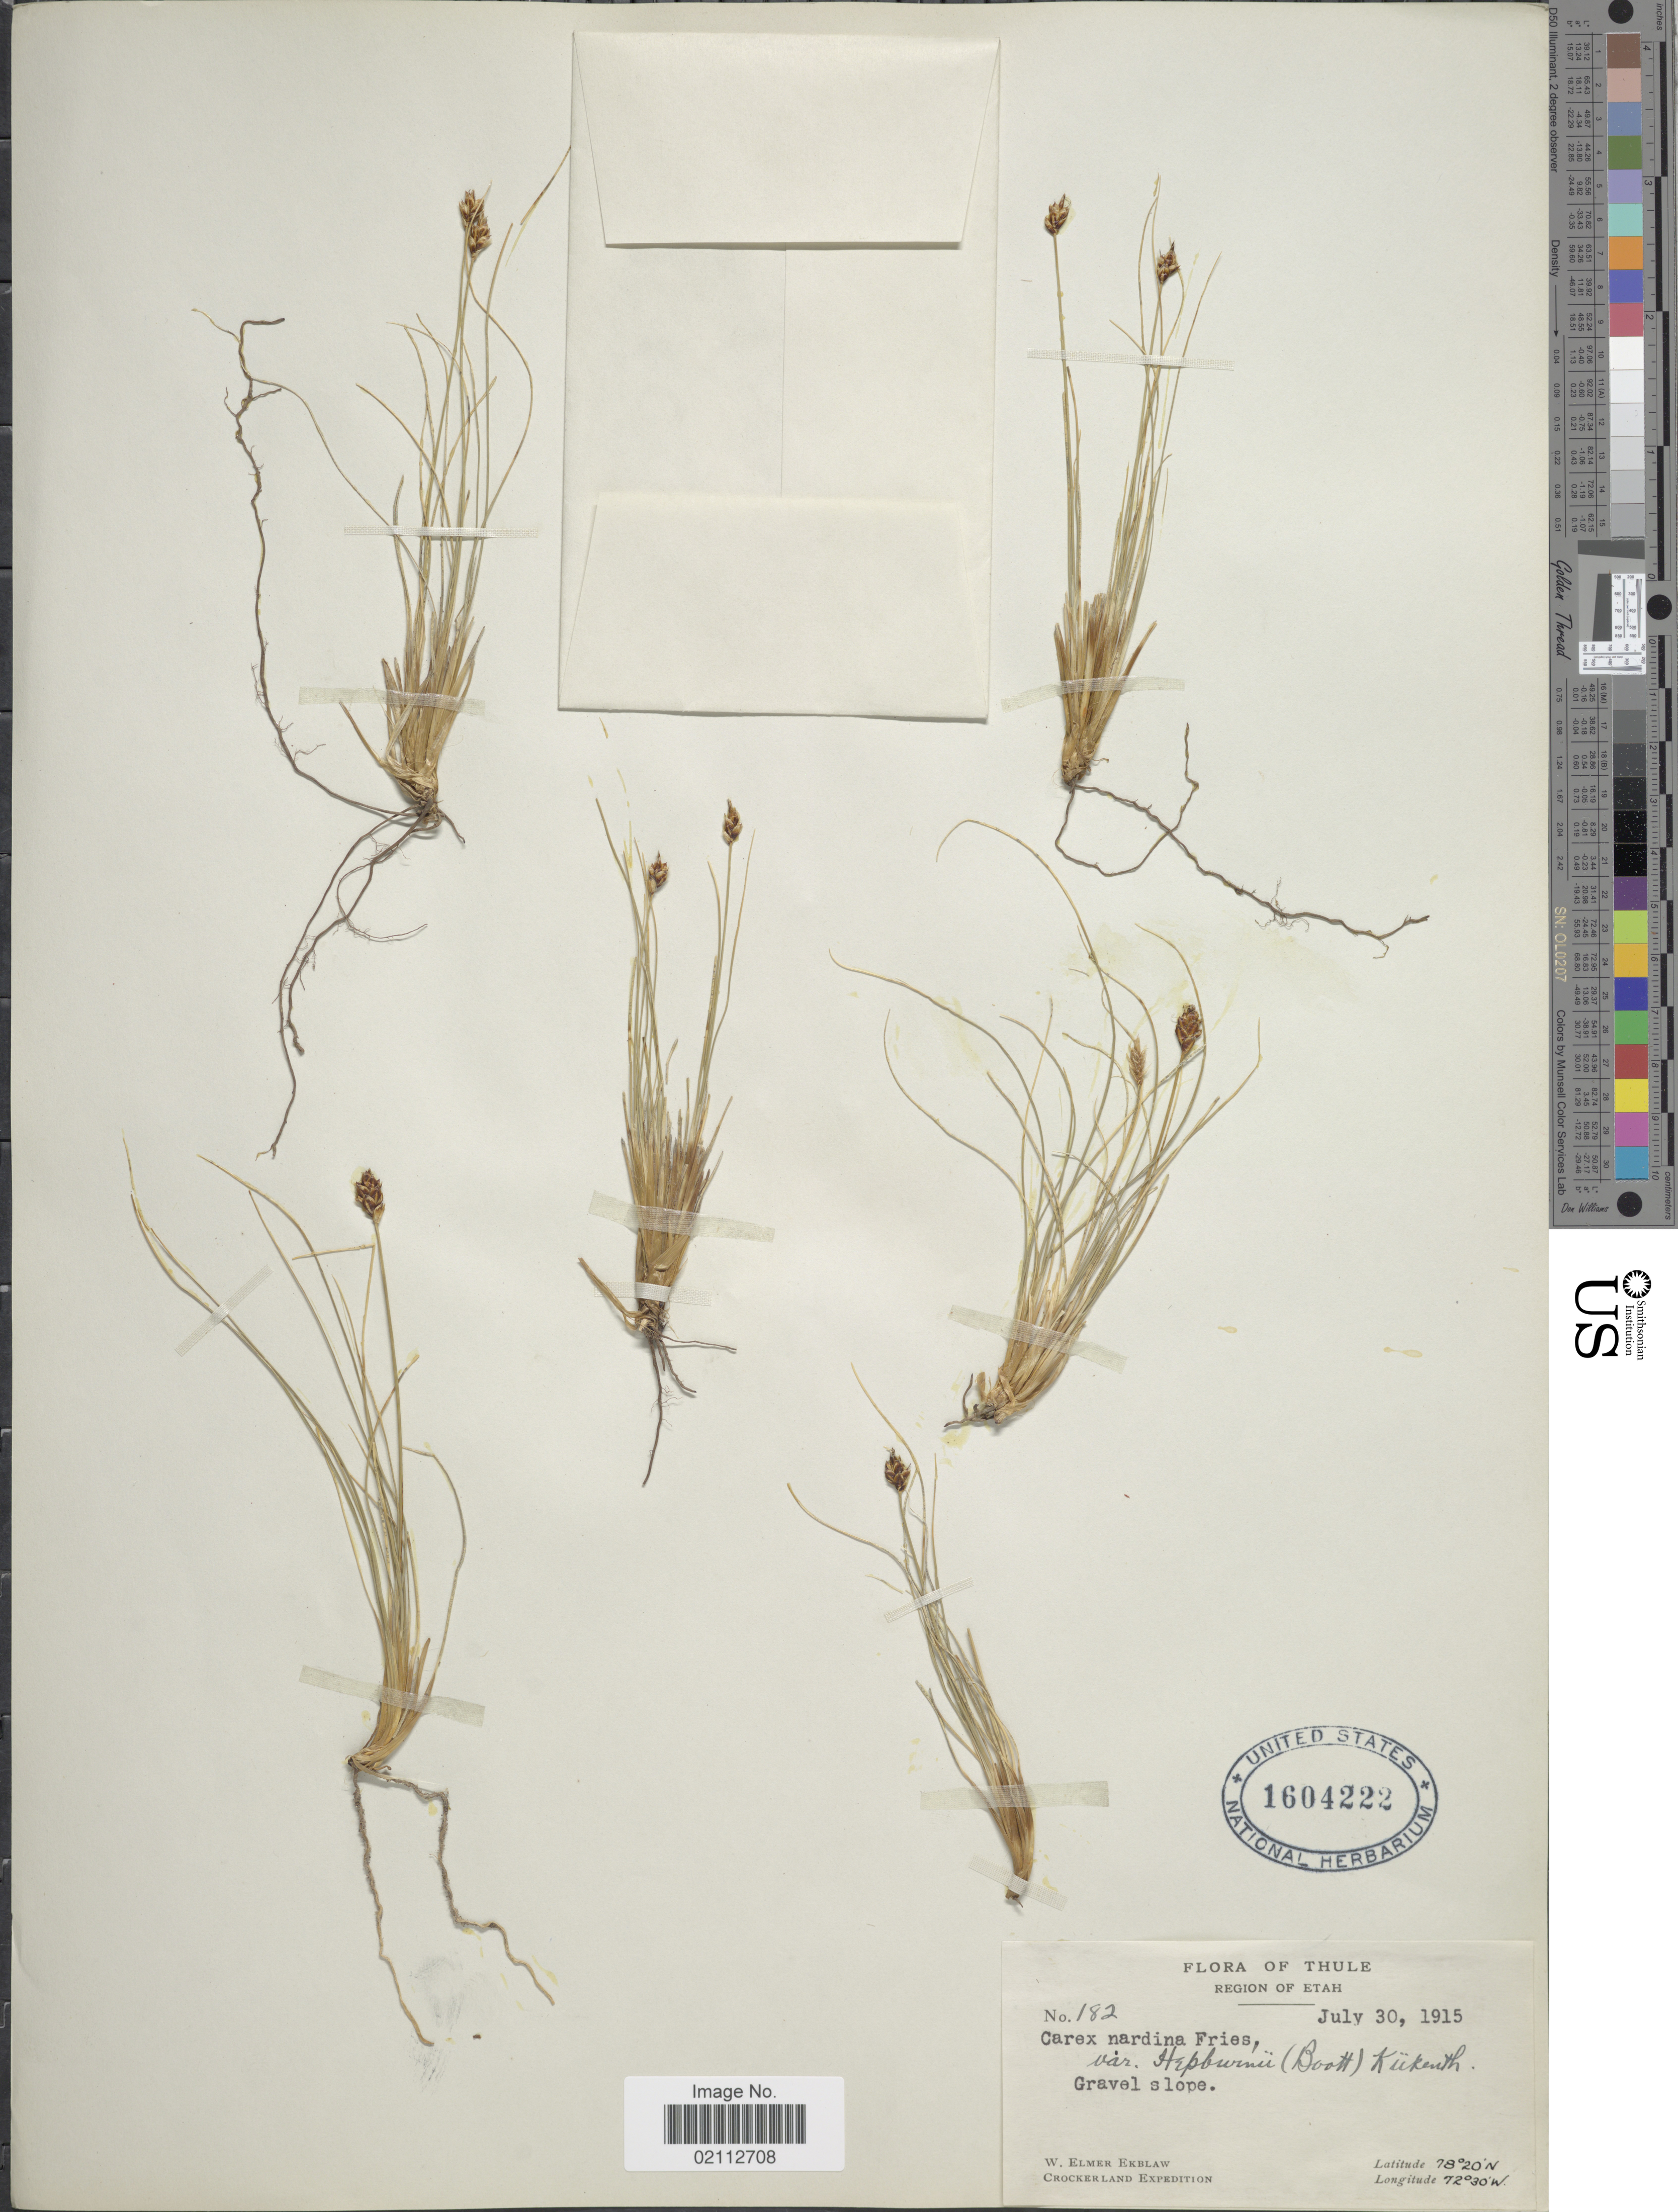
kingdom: Plantae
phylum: Tracheophyta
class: Liliopsida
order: Poales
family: Cyperaceae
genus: Carex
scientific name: Carex nardina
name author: (Hornem.) Fr.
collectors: W. Ekblaw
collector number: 182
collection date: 1915-07-30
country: Greenland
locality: Thule. Region of Etah. Crockerland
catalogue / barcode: US 1604222